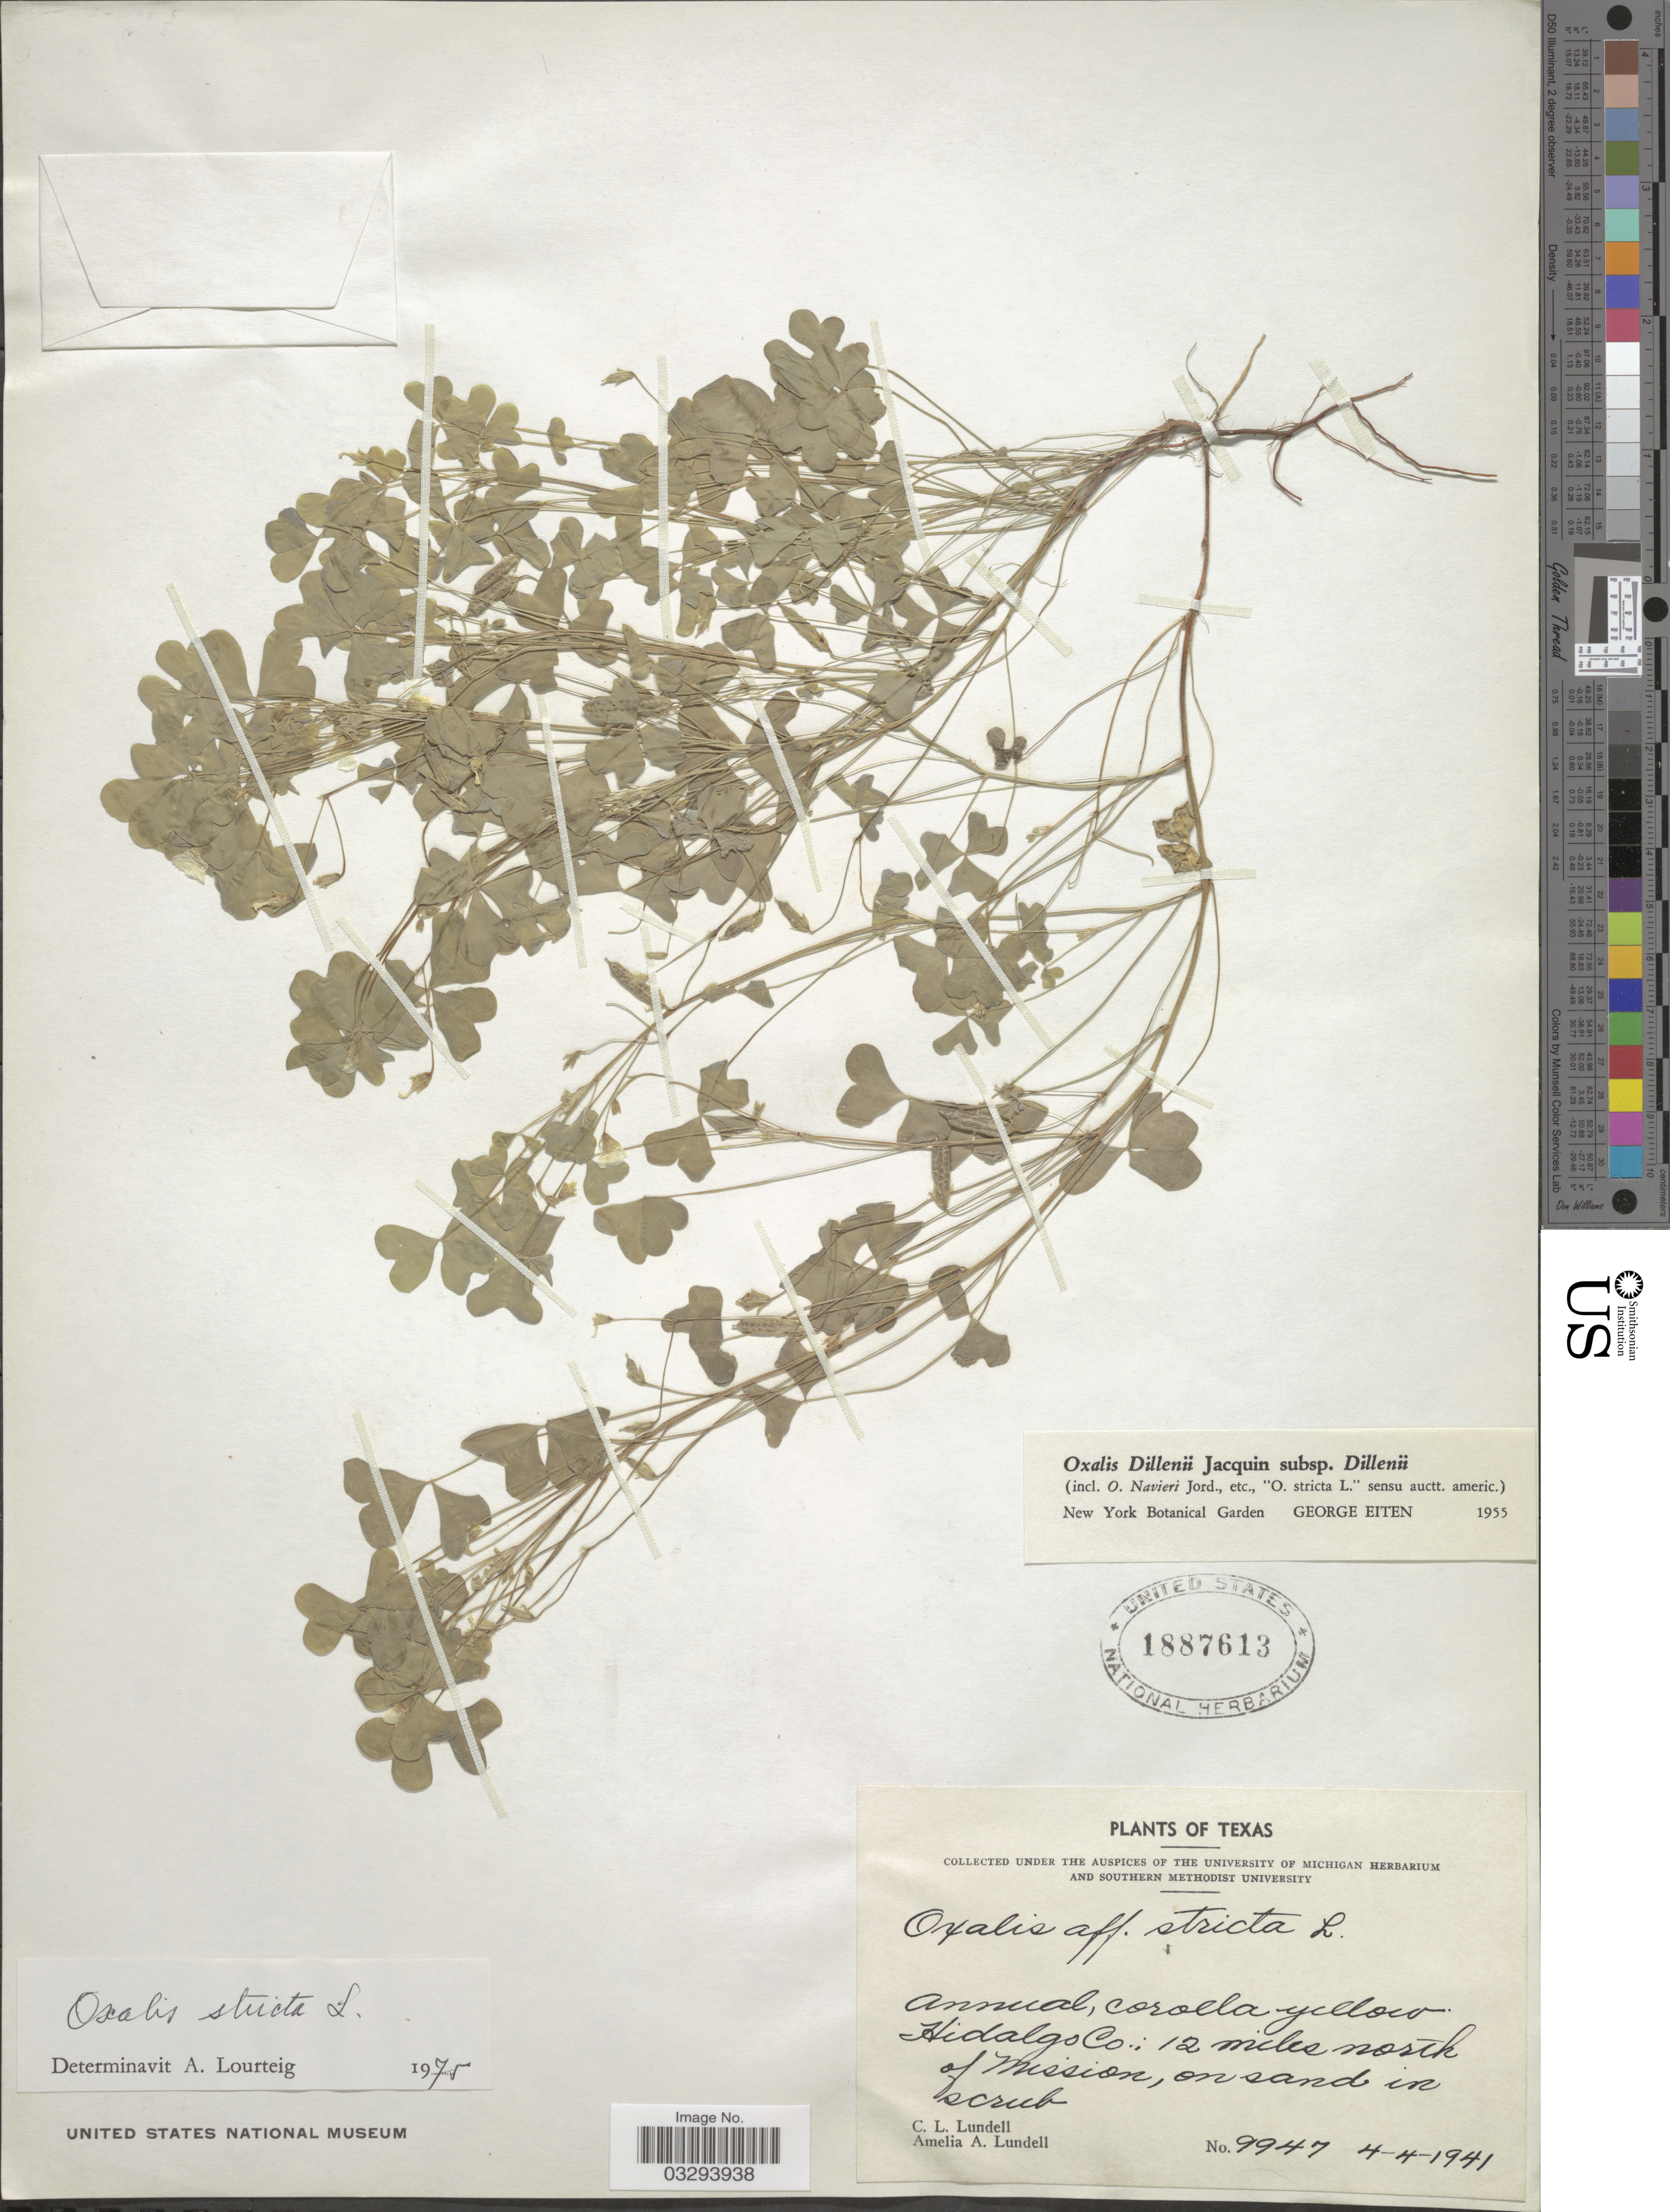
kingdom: Plantae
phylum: Tracheophyta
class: Magnoliopsida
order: Oxalidales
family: Oxalidaceae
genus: Oxalis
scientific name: Oxalis stricta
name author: L.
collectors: C. L. Lundell & A. A. Lundell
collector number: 9947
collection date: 1941-04-04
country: United States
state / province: Texas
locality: Hidalgo Co.: 12 miles north of Mission, on sand in scrub.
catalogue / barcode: US 1887613